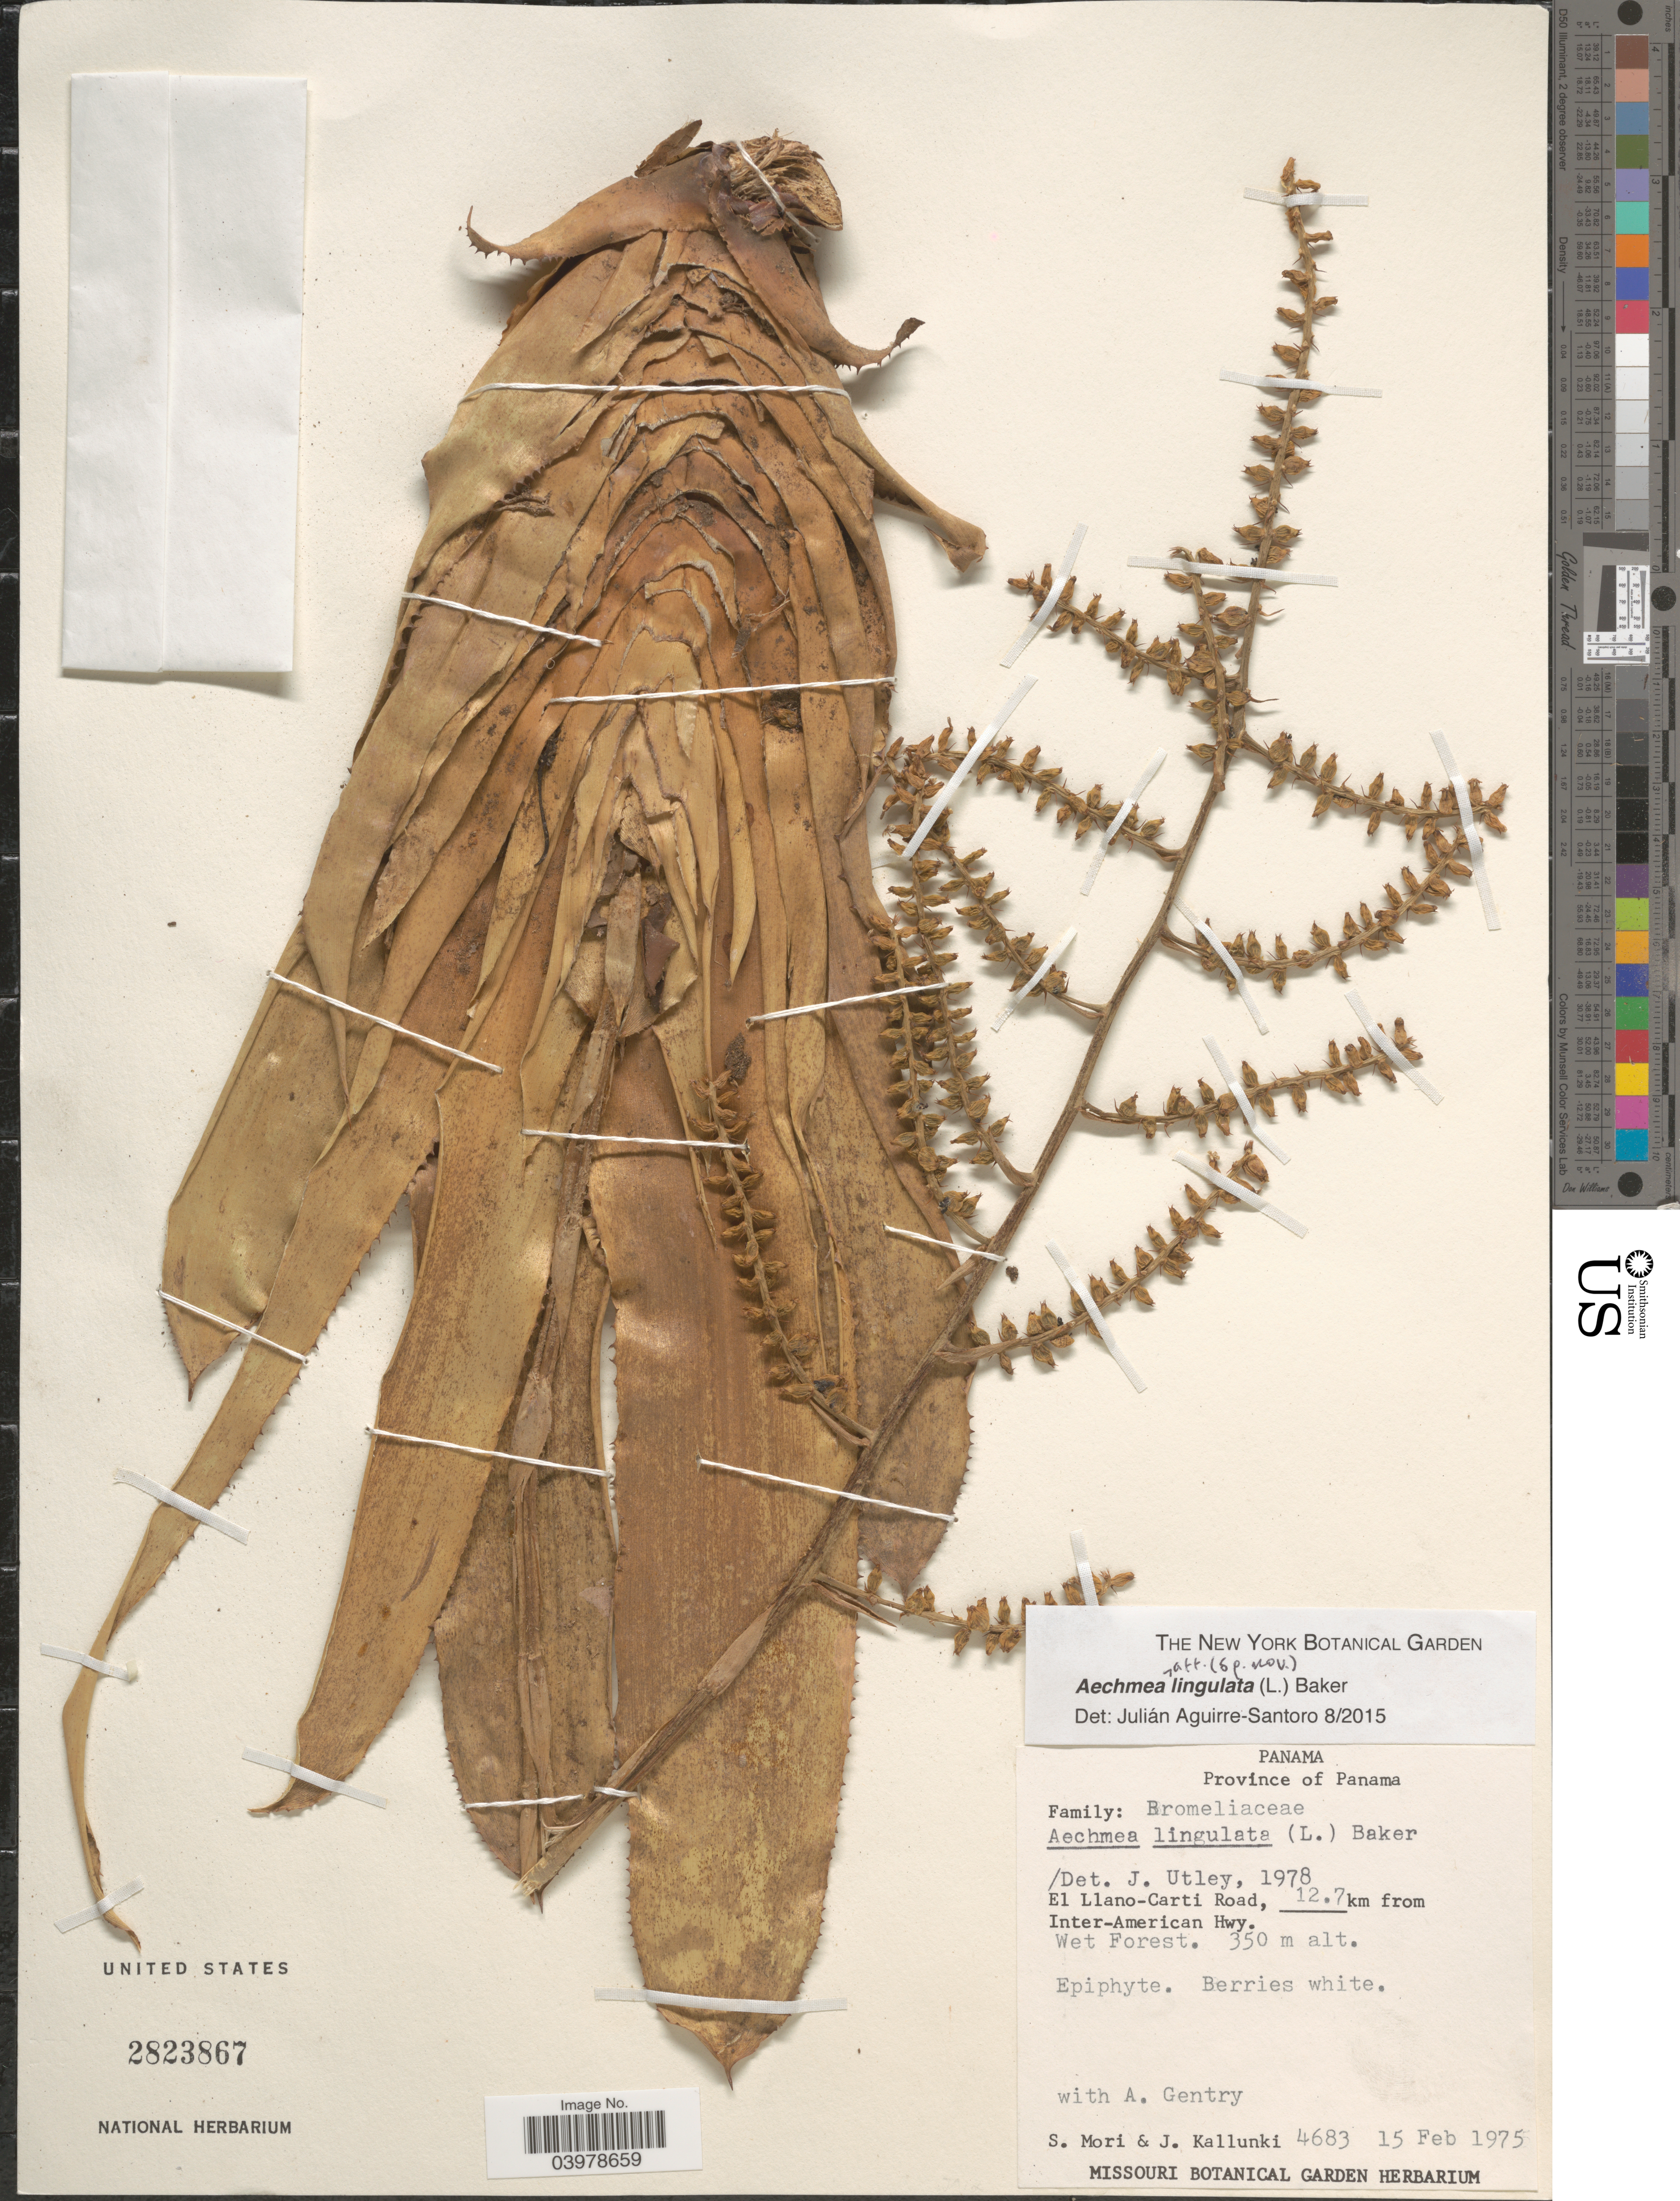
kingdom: Plantae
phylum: Tracheophyta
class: Liliopsida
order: Poales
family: Bromeliaceae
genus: Aechmea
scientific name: Aechmea lingulata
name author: (L.) Baker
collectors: S. Mori, J. Kallunki & A. H. Gentry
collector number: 4683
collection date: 1975-02-15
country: Panama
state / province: Panamá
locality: El Llano-Carti Road, 12.7 km from Inter-American Hwy.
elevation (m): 350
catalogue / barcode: US 2823867